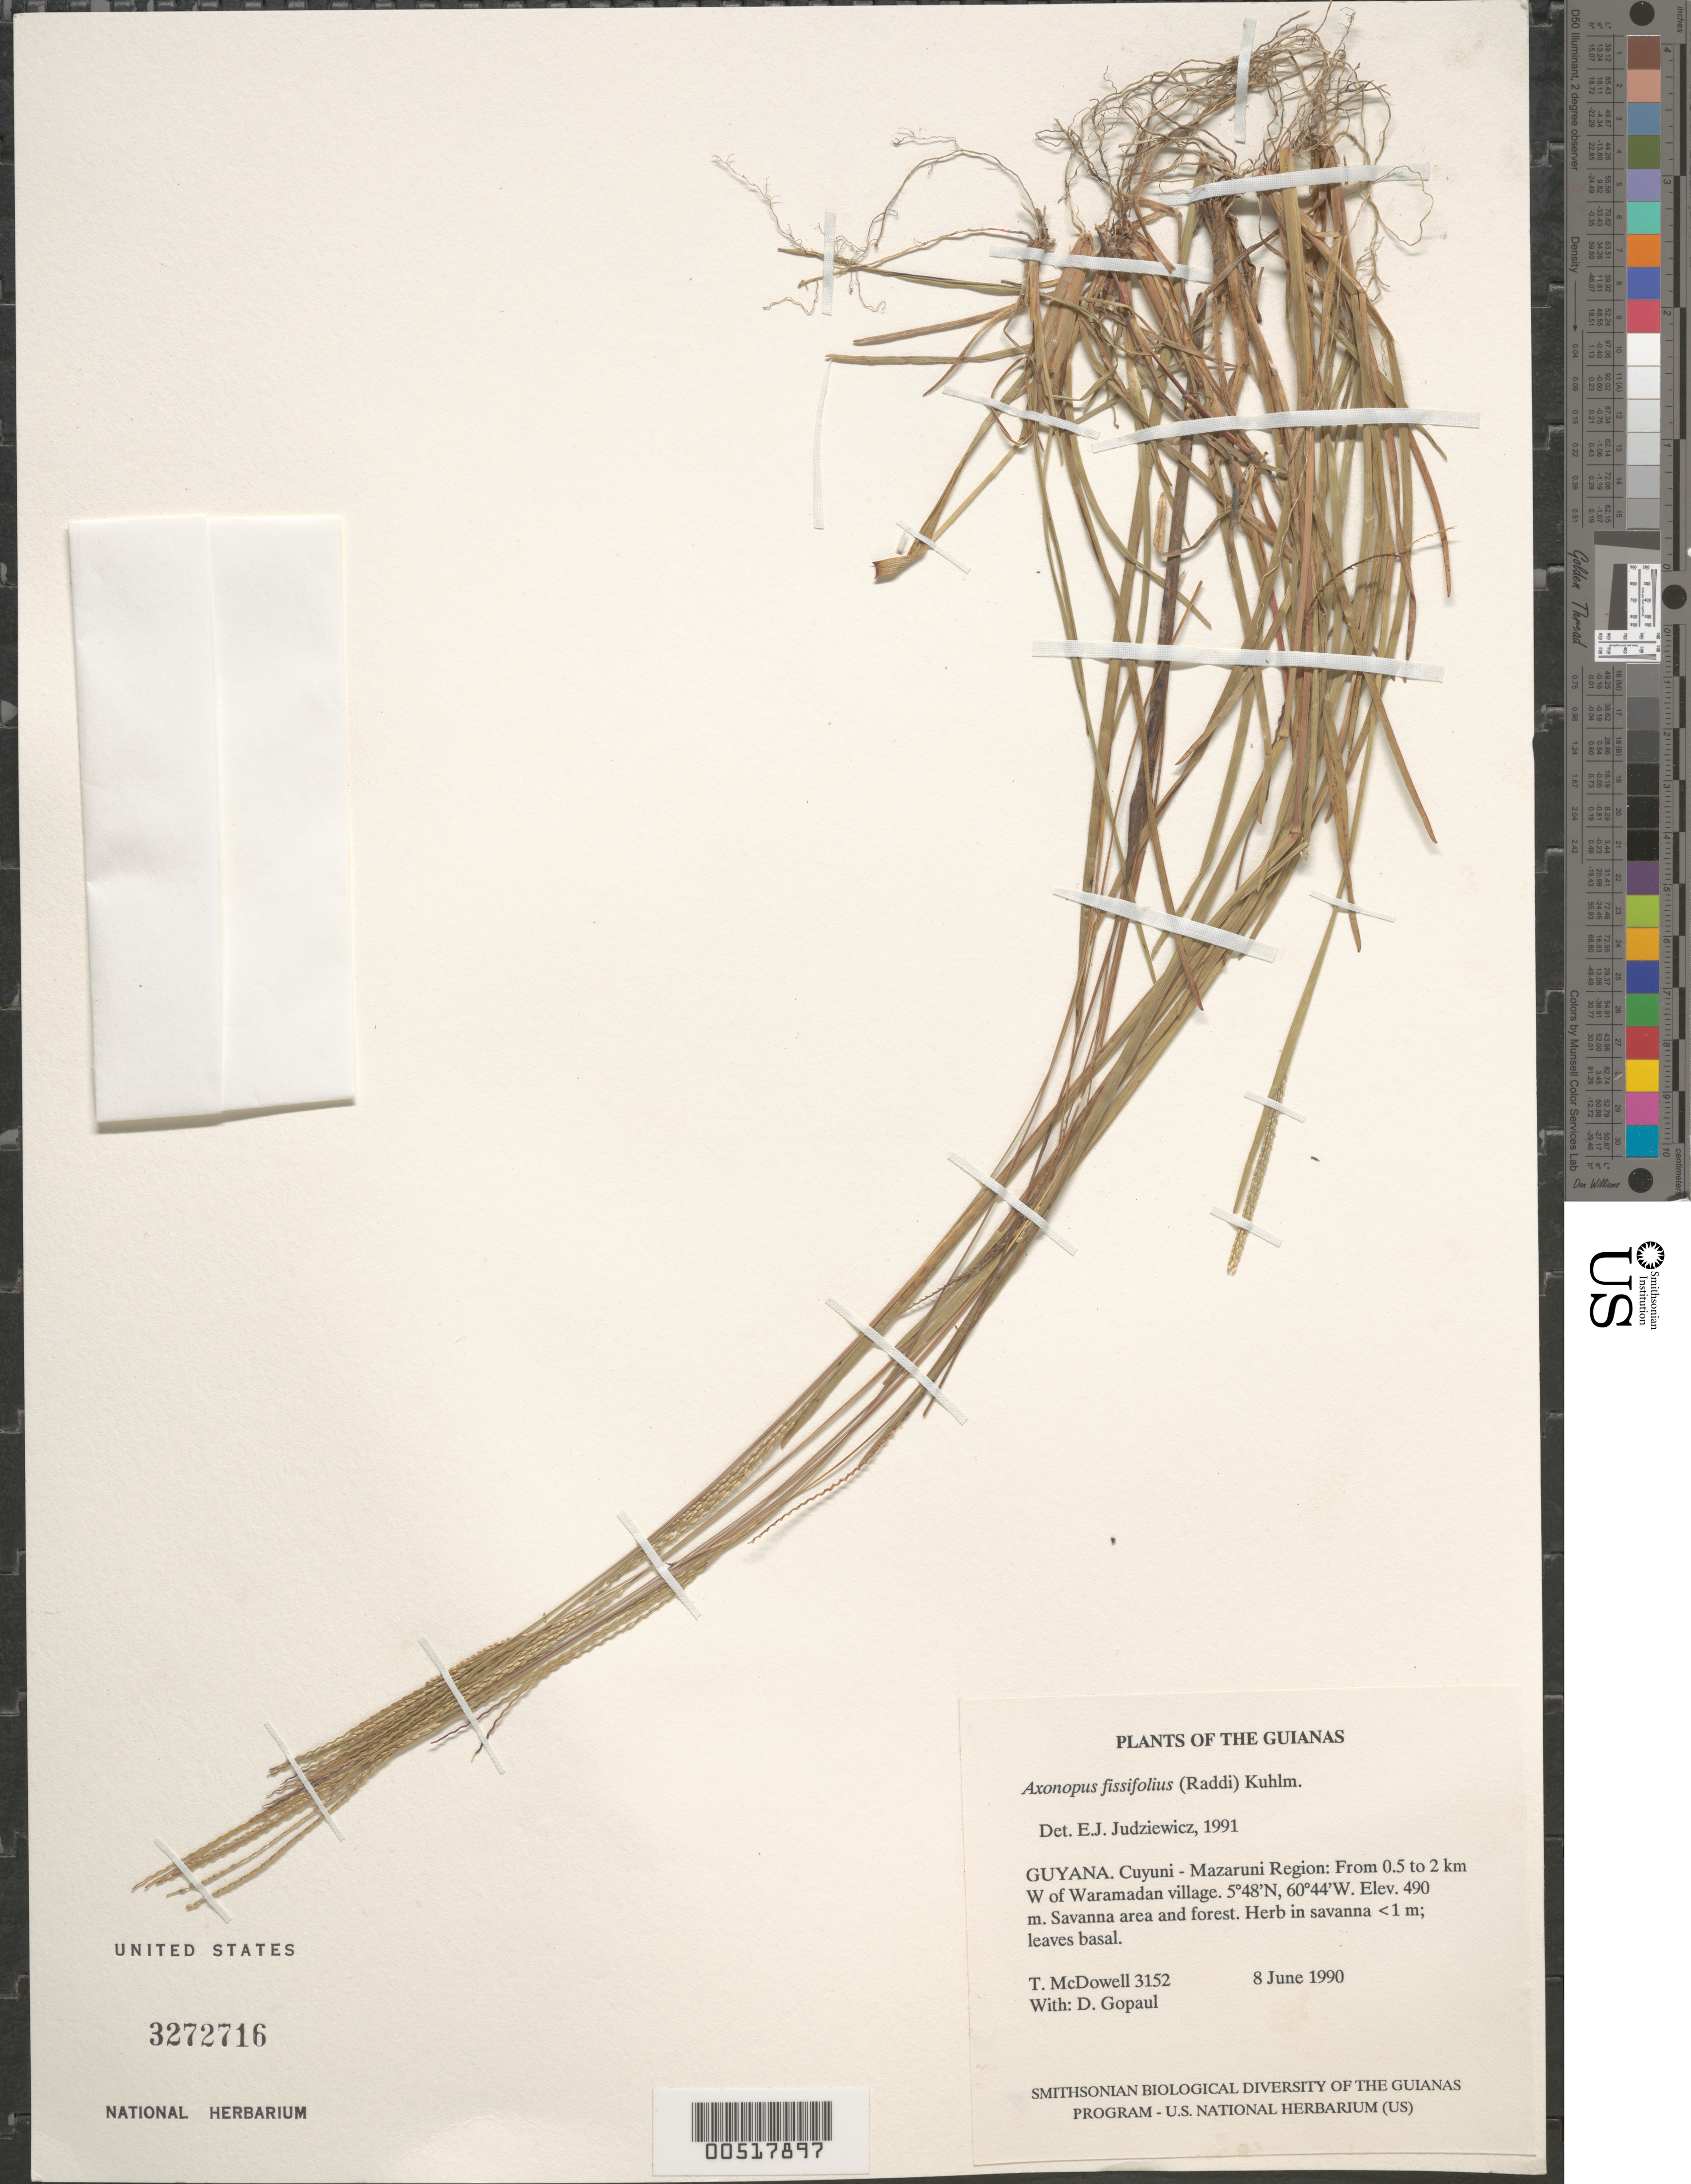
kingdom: Plantae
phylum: Tracheophyta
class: Liliopsida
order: Poales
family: Poaceae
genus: Axonopus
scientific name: Axonopus fissifolius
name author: (Raddi) Kuhlm.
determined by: Judziewicz, E. J.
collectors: T. McDowell & D. Gopaul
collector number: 3152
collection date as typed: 8 June 1990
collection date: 1990-06-08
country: Guyana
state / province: Cuyuni-Mazaruni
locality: From 0.5 to 2 km W of Waramadan village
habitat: Savanna area and forest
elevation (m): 490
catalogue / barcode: US 3272716